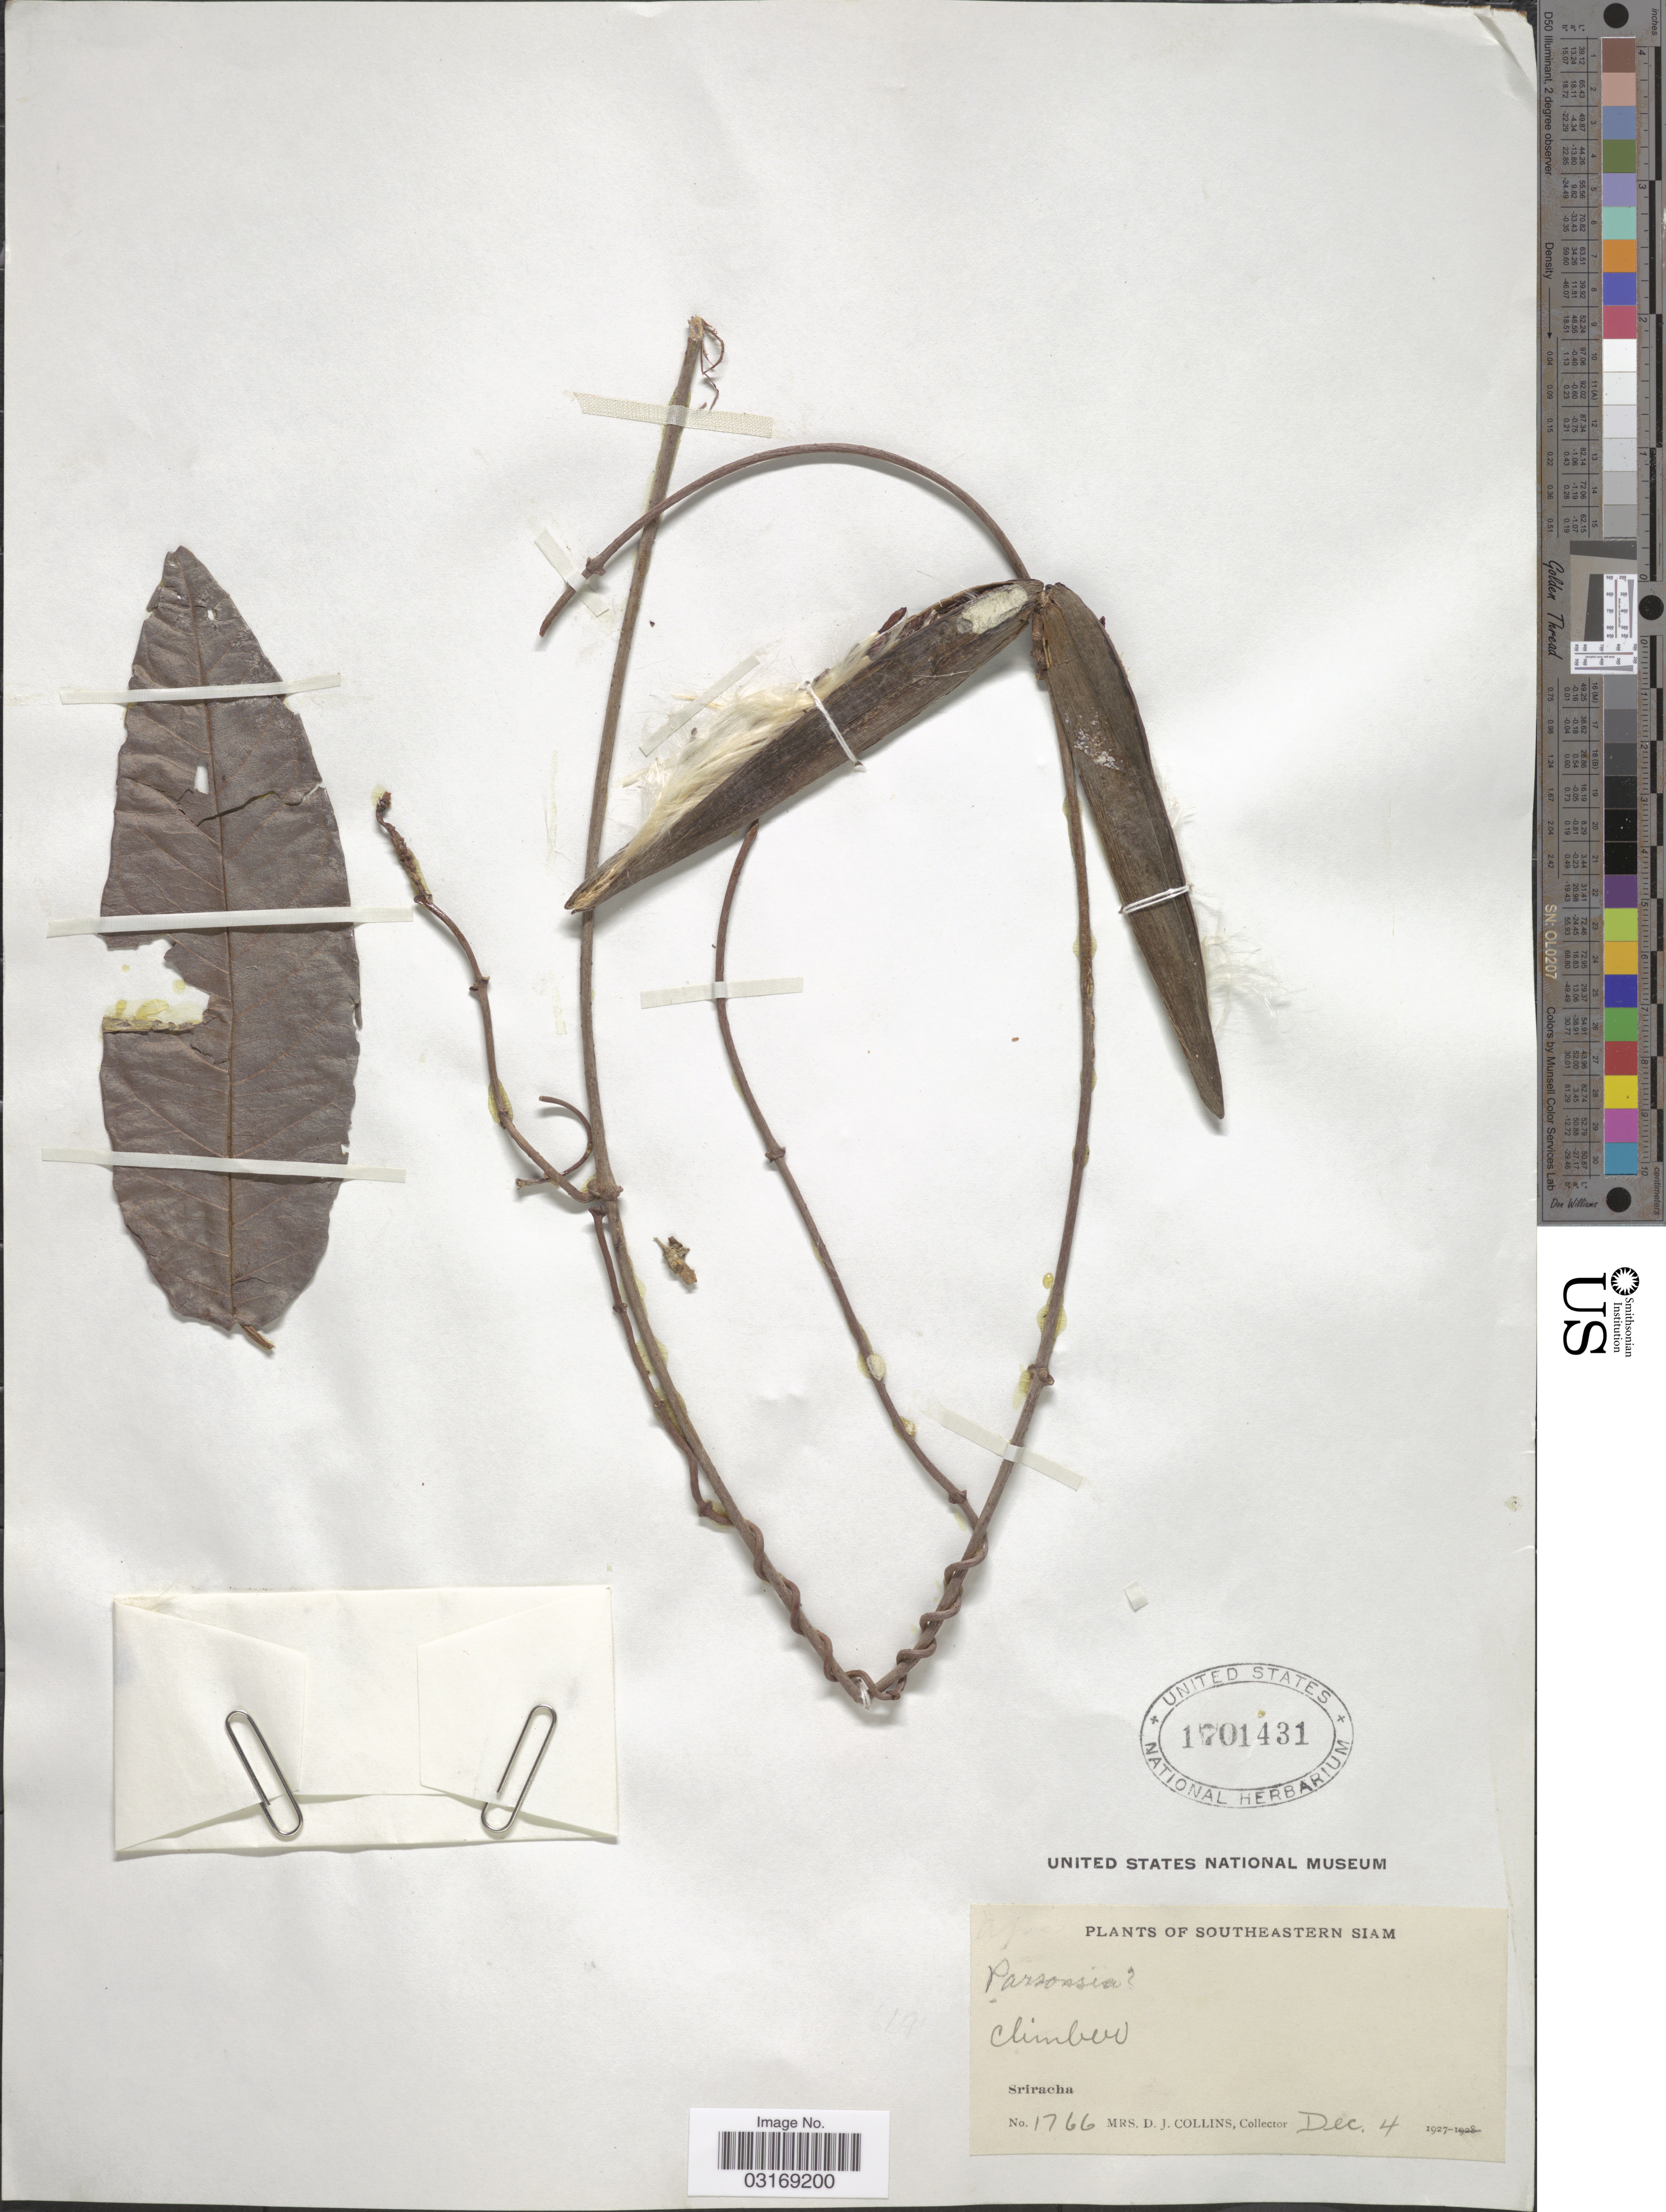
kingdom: Plantae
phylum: Tracheophyta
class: Magnoliopsida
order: Gentianales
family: Apocynaceae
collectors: Mrs. D. J. Collins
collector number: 1766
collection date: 1927-12-04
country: Thailand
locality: Southeastern Siam. Sriracha.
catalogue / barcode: US 1701431